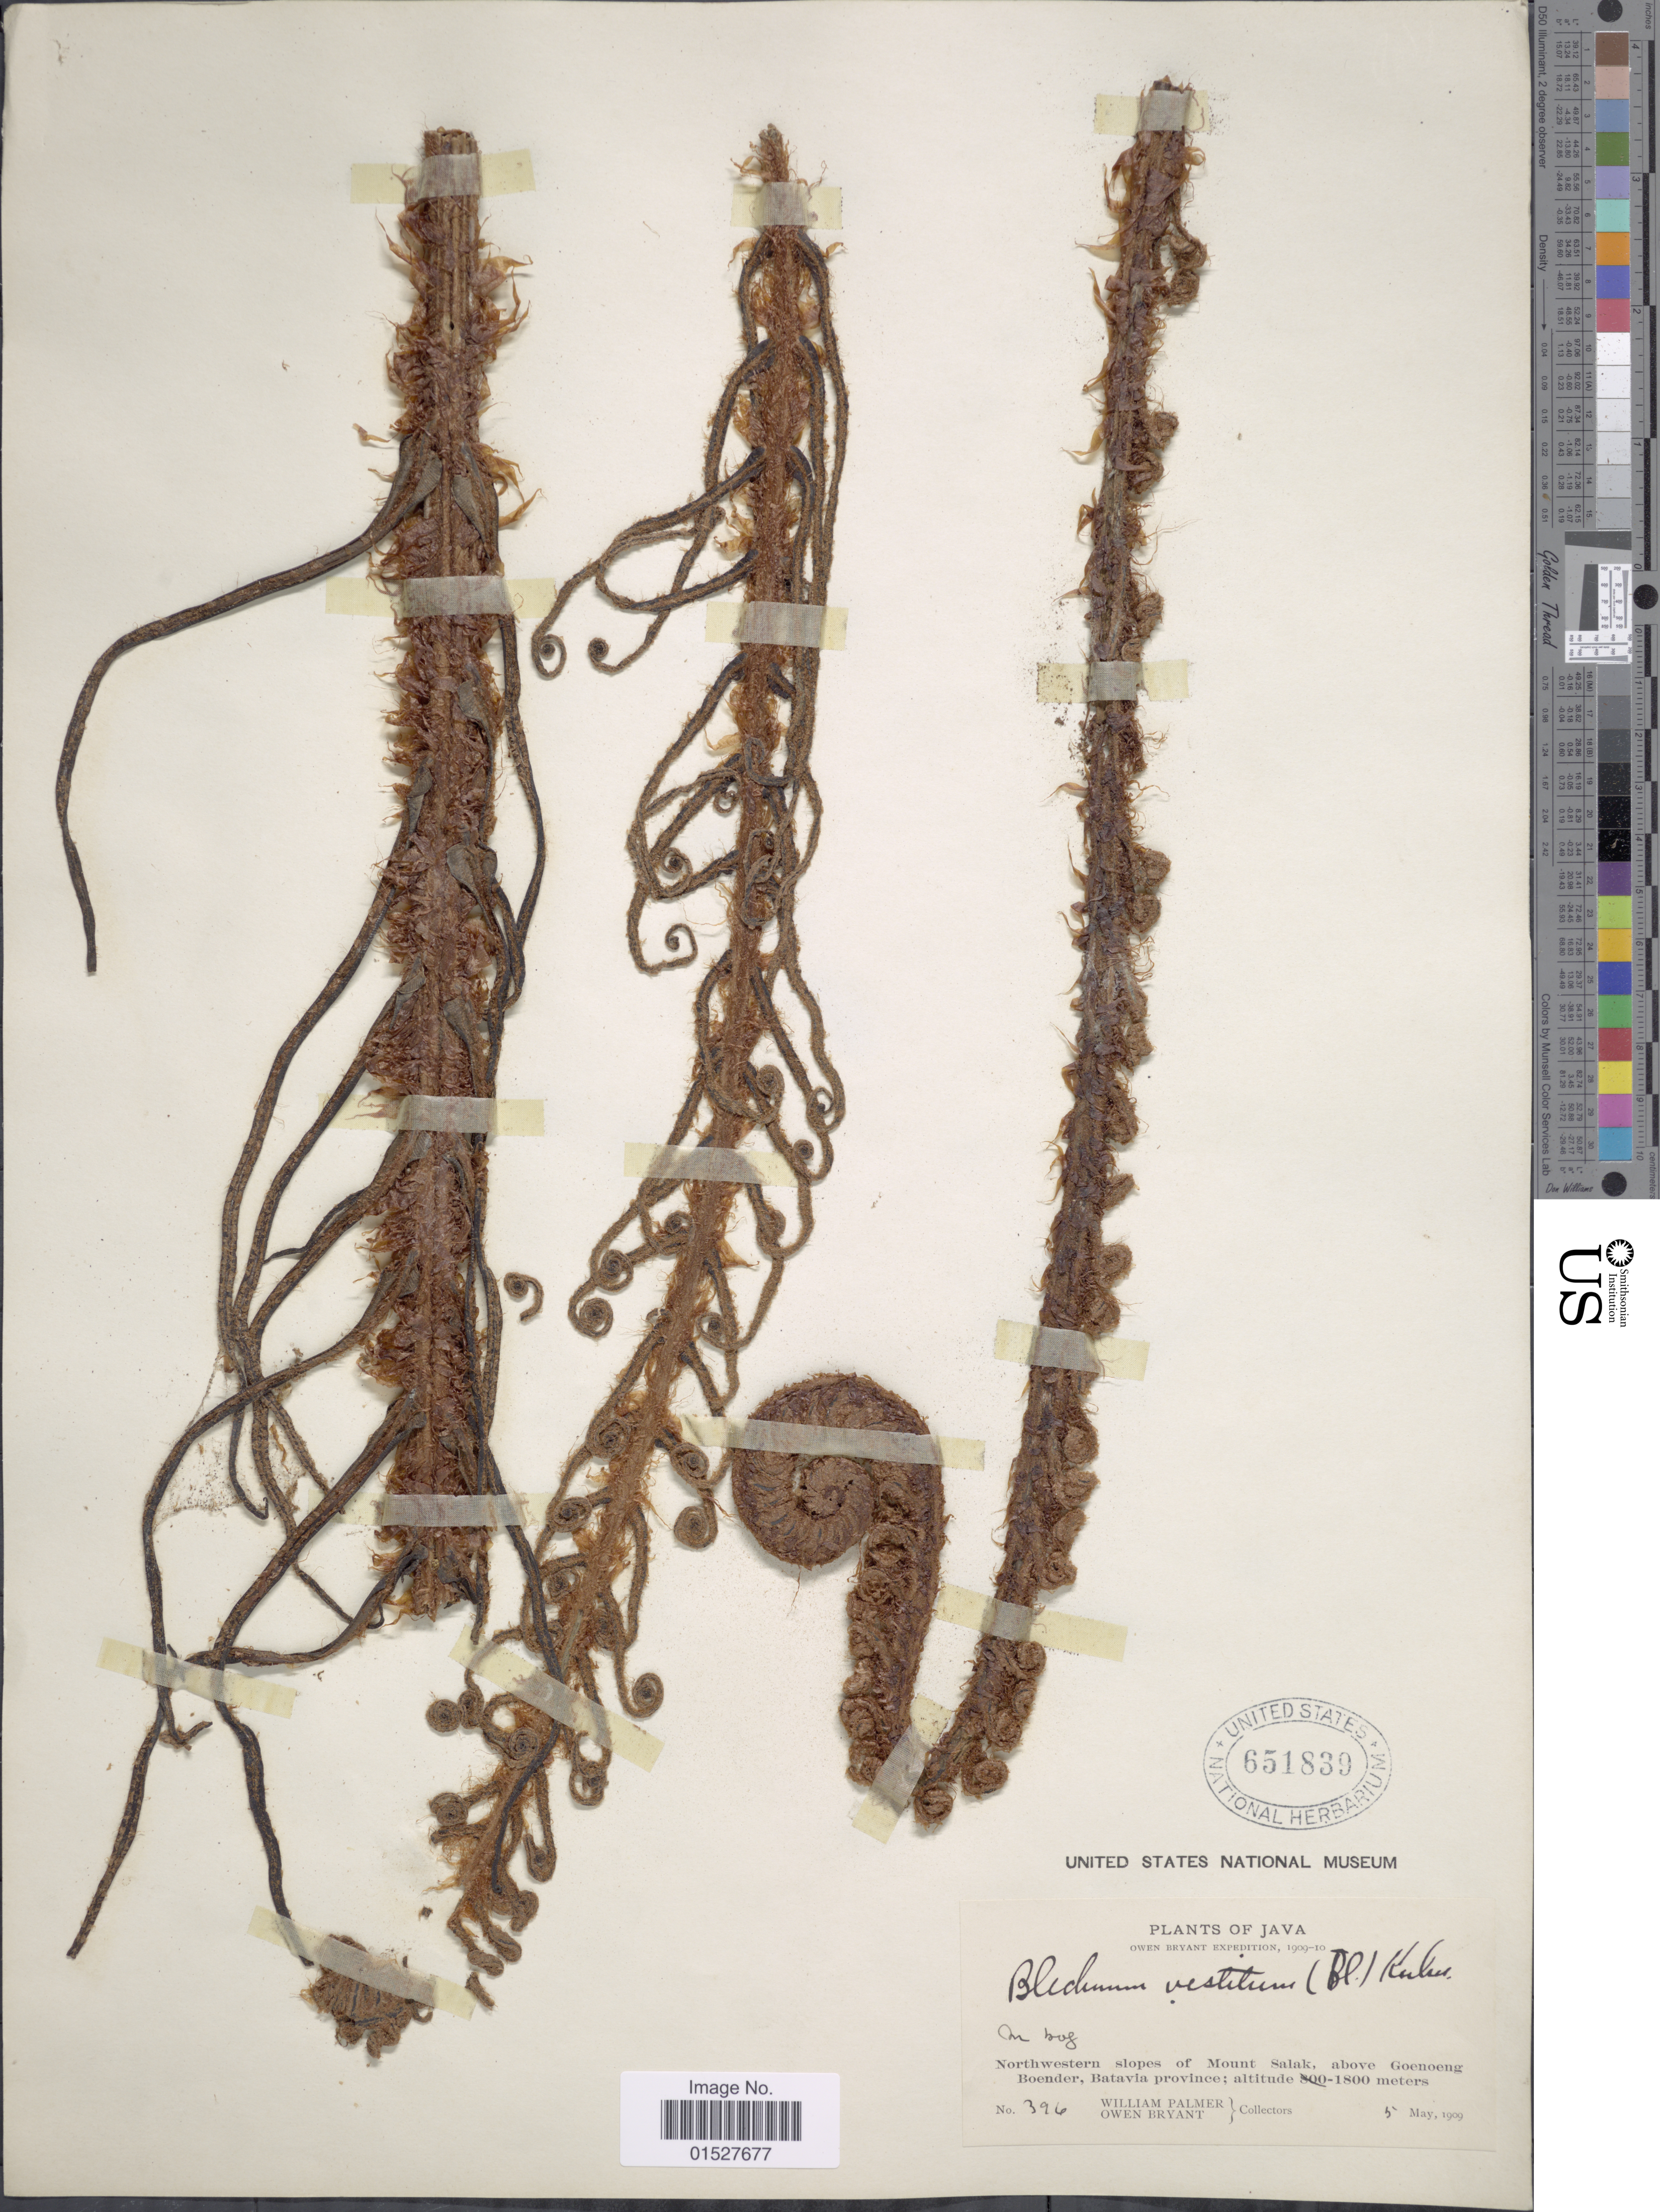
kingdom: Plantae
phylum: Tracheophyta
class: Polypodiopsida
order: Polypodiales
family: Blechnaceae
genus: Blechnum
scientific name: Blechnum vestitum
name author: (Blume) Kuhn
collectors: W. Palmer & O. Bryant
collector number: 396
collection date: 1909-05-05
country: Indonesia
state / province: Java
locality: Northwestern slopes of Mount Salak, above Goenoeng Boender, Batavia province.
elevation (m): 1800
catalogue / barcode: US 651839